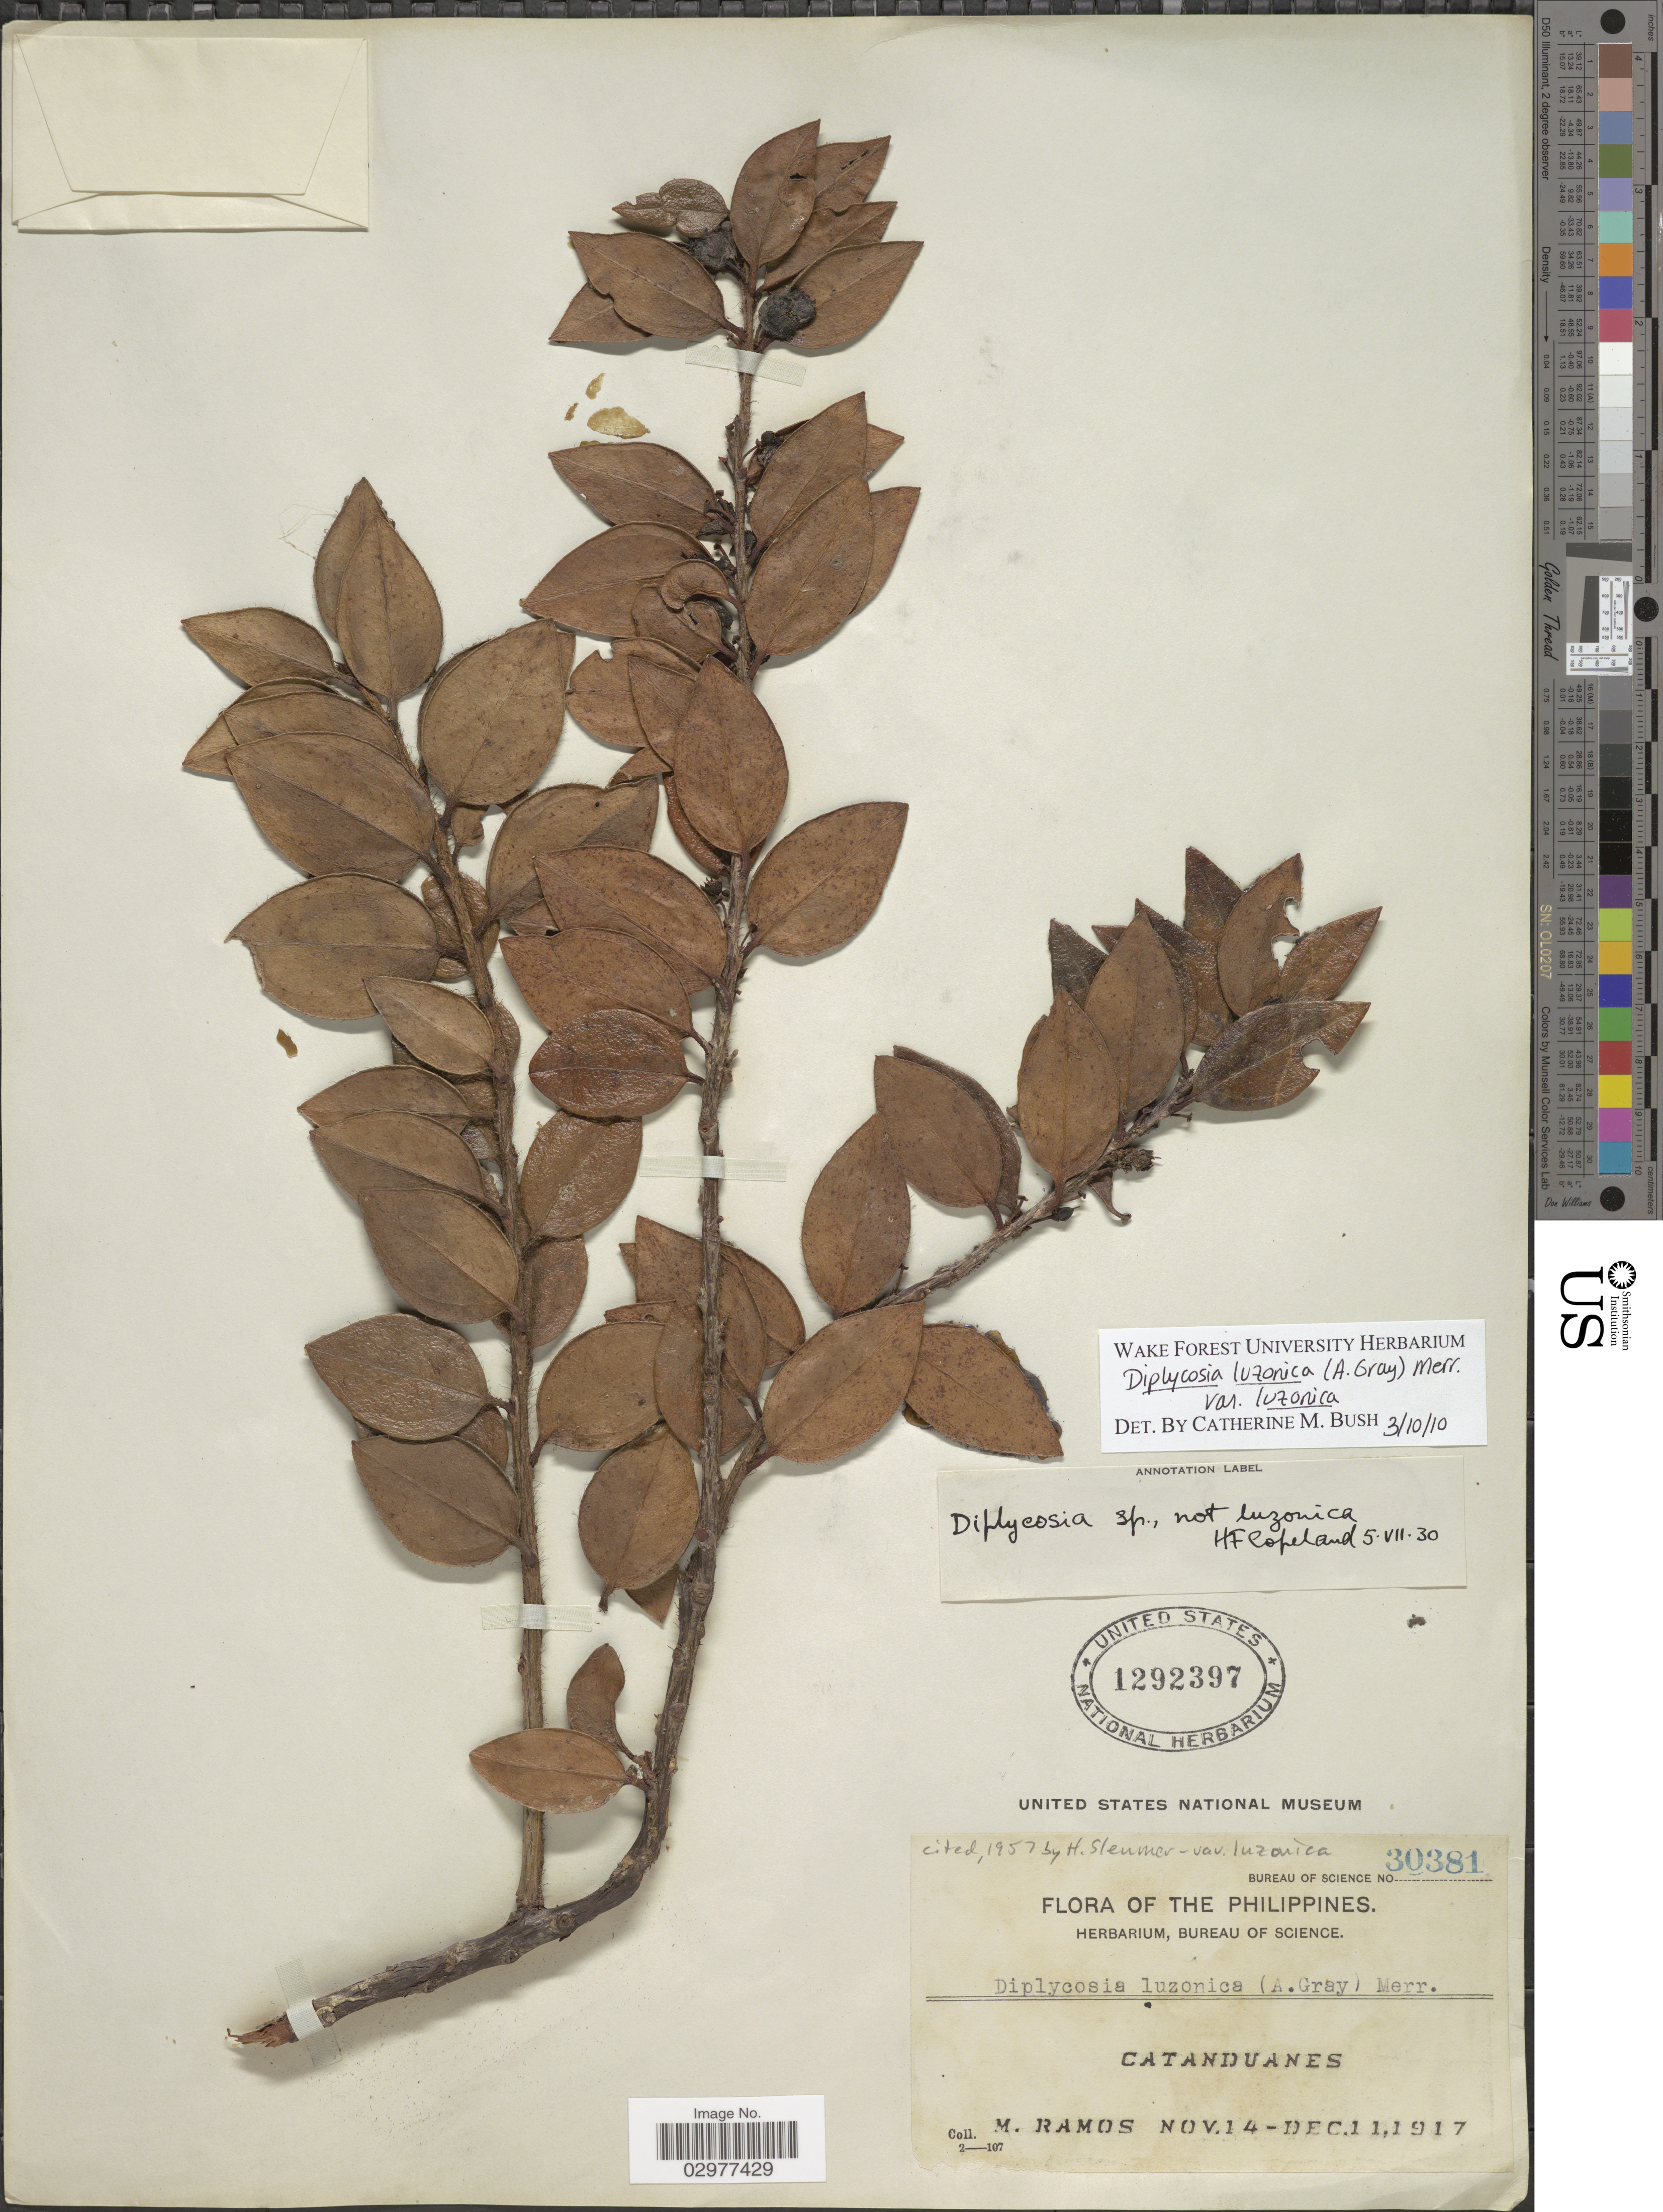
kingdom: Plantae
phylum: Tracheophyta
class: Magnoliopsida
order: Ericales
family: Ericaceae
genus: Diplycosia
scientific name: Diplycosia luzonica var. luzonica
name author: (A. Gray) Merr.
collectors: M. Ramos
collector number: Bureau of Science 30381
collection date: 1917-12-11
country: Philippines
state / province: Bicol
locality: Catanduanes.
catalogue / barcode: US 1292397